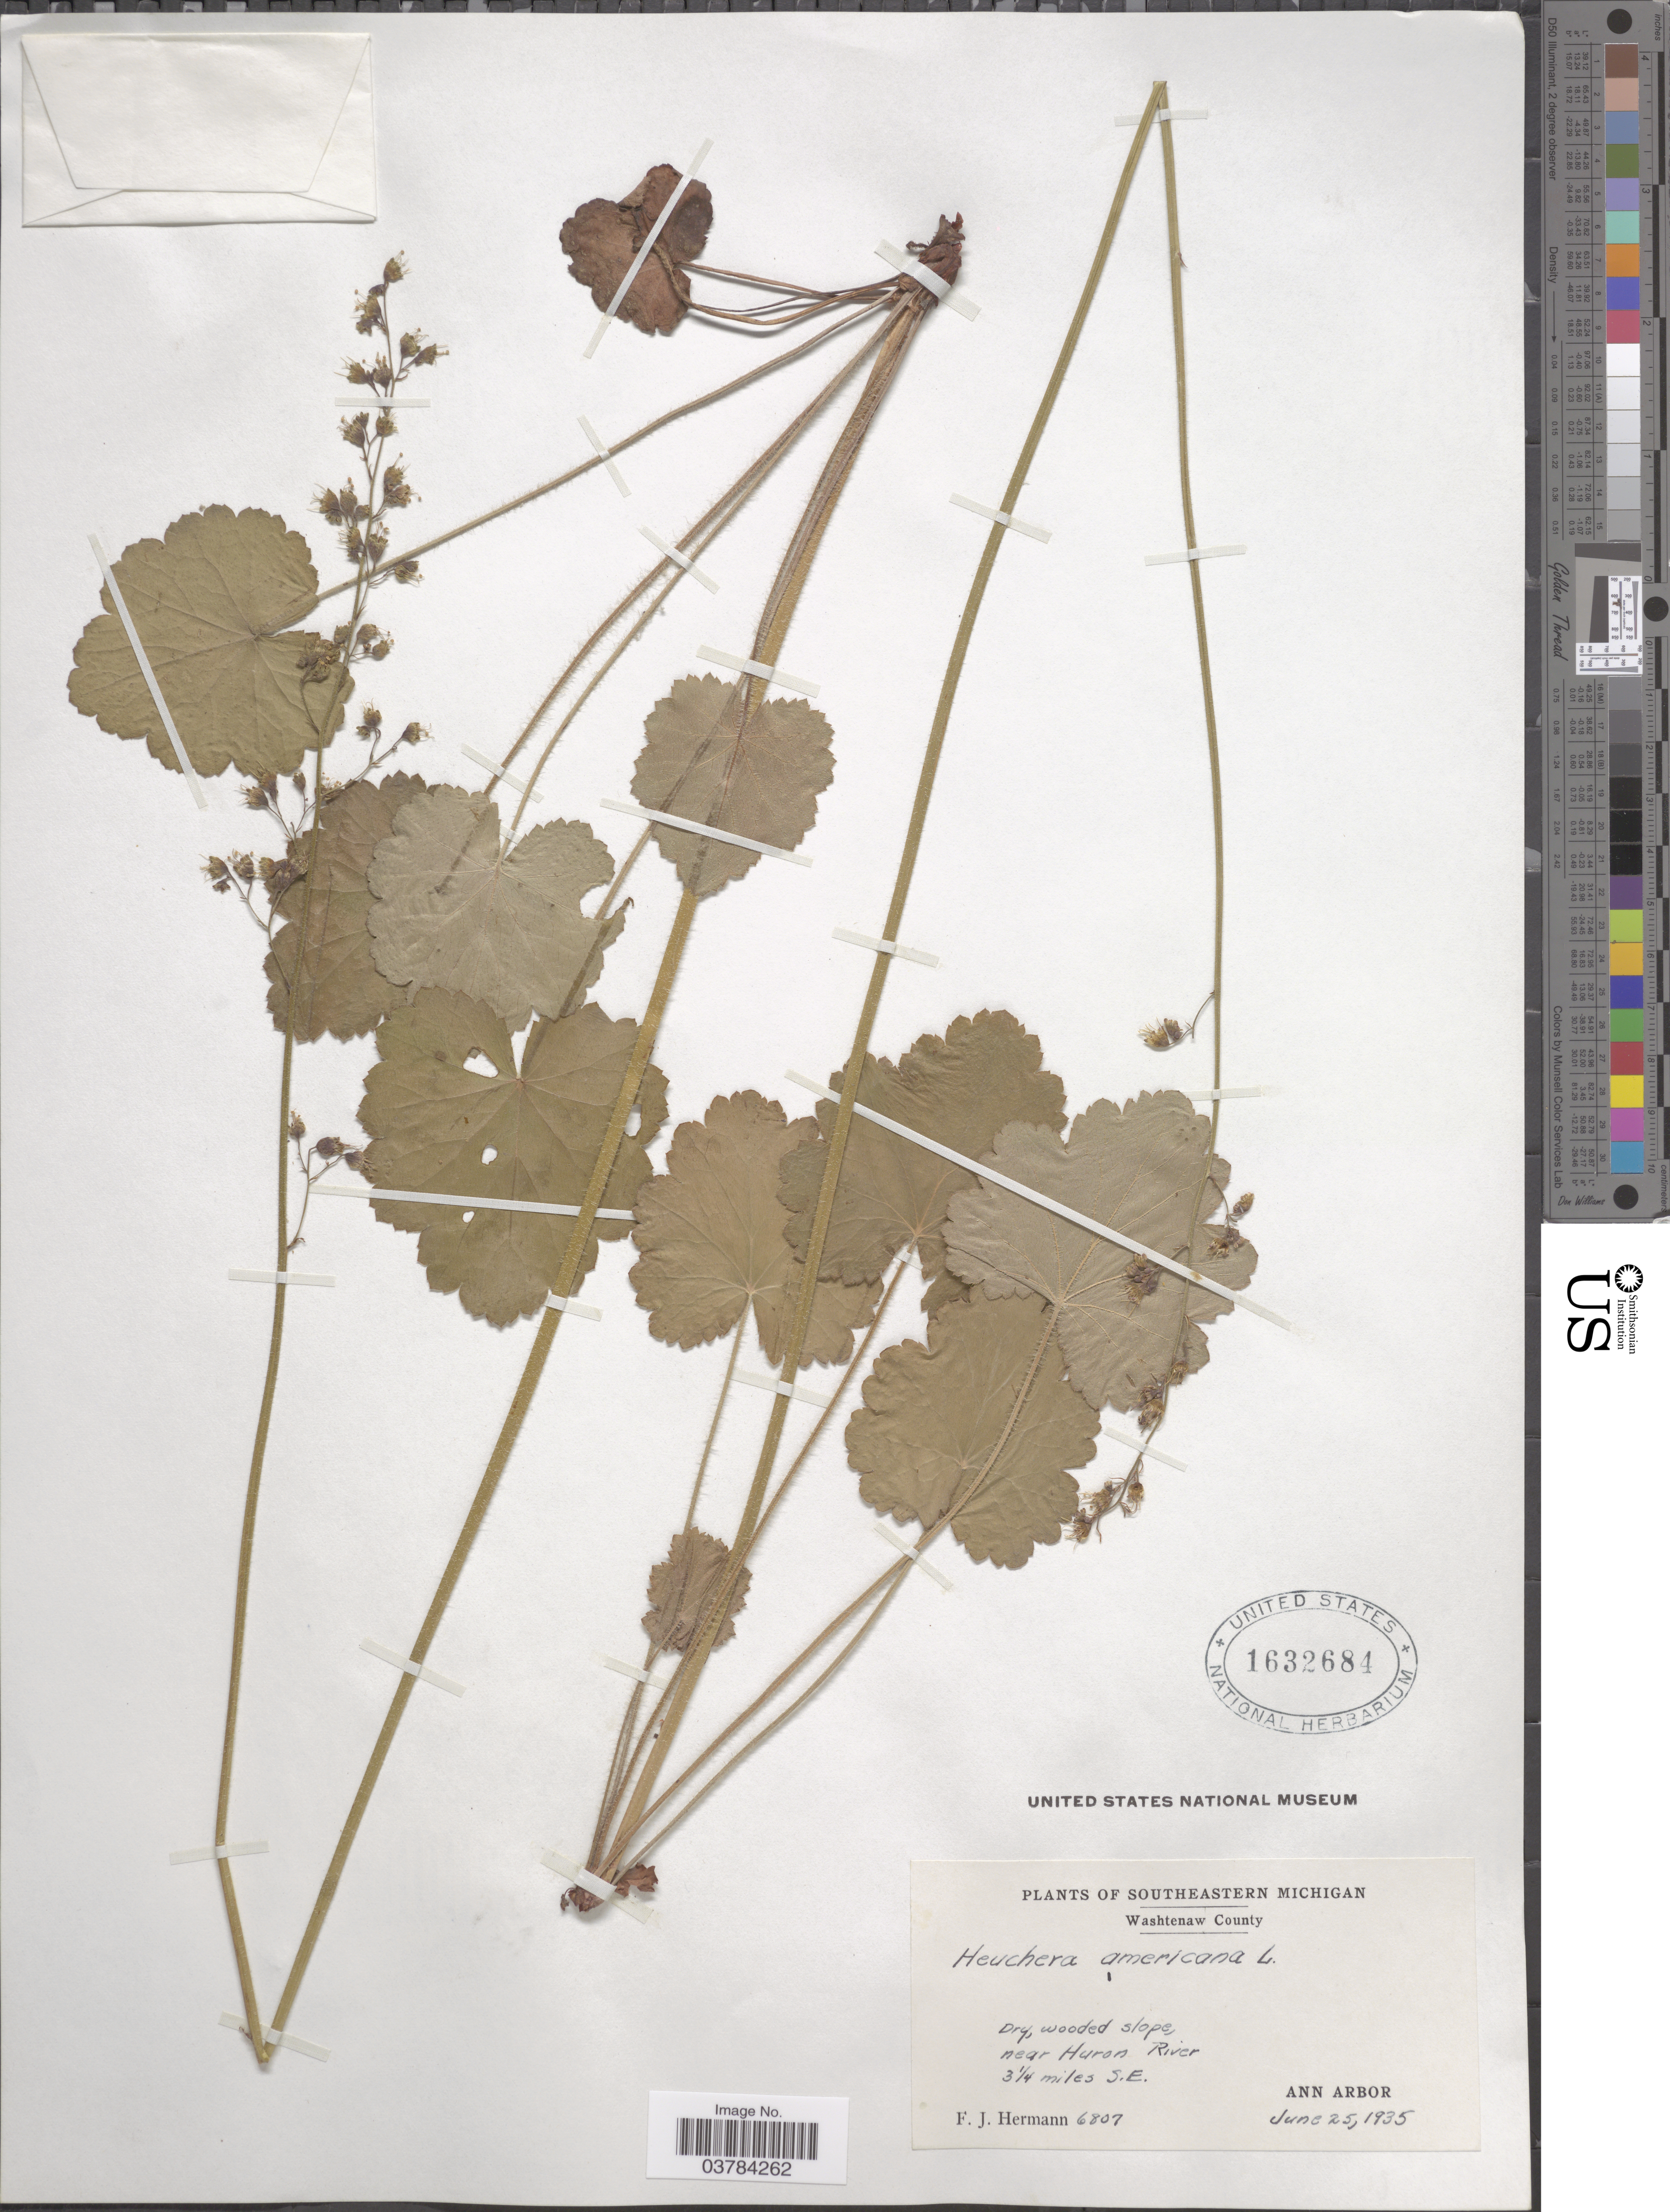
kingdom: Plantae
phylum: Tracheophyta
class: Magnoliopsida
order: Saxifragales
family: Saxifragaceae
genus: Heuchera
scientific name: Heuchera americana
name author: L.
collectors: F. J. Hermann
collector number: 6807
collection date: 1935-06-25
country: United States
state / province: Michigan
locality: Southeastern Michigan. Washtenaw County. Dry, wooded slope, near Huron River 3 1/4 miles S.E. Ann Arbor.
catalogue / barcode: US 1632684